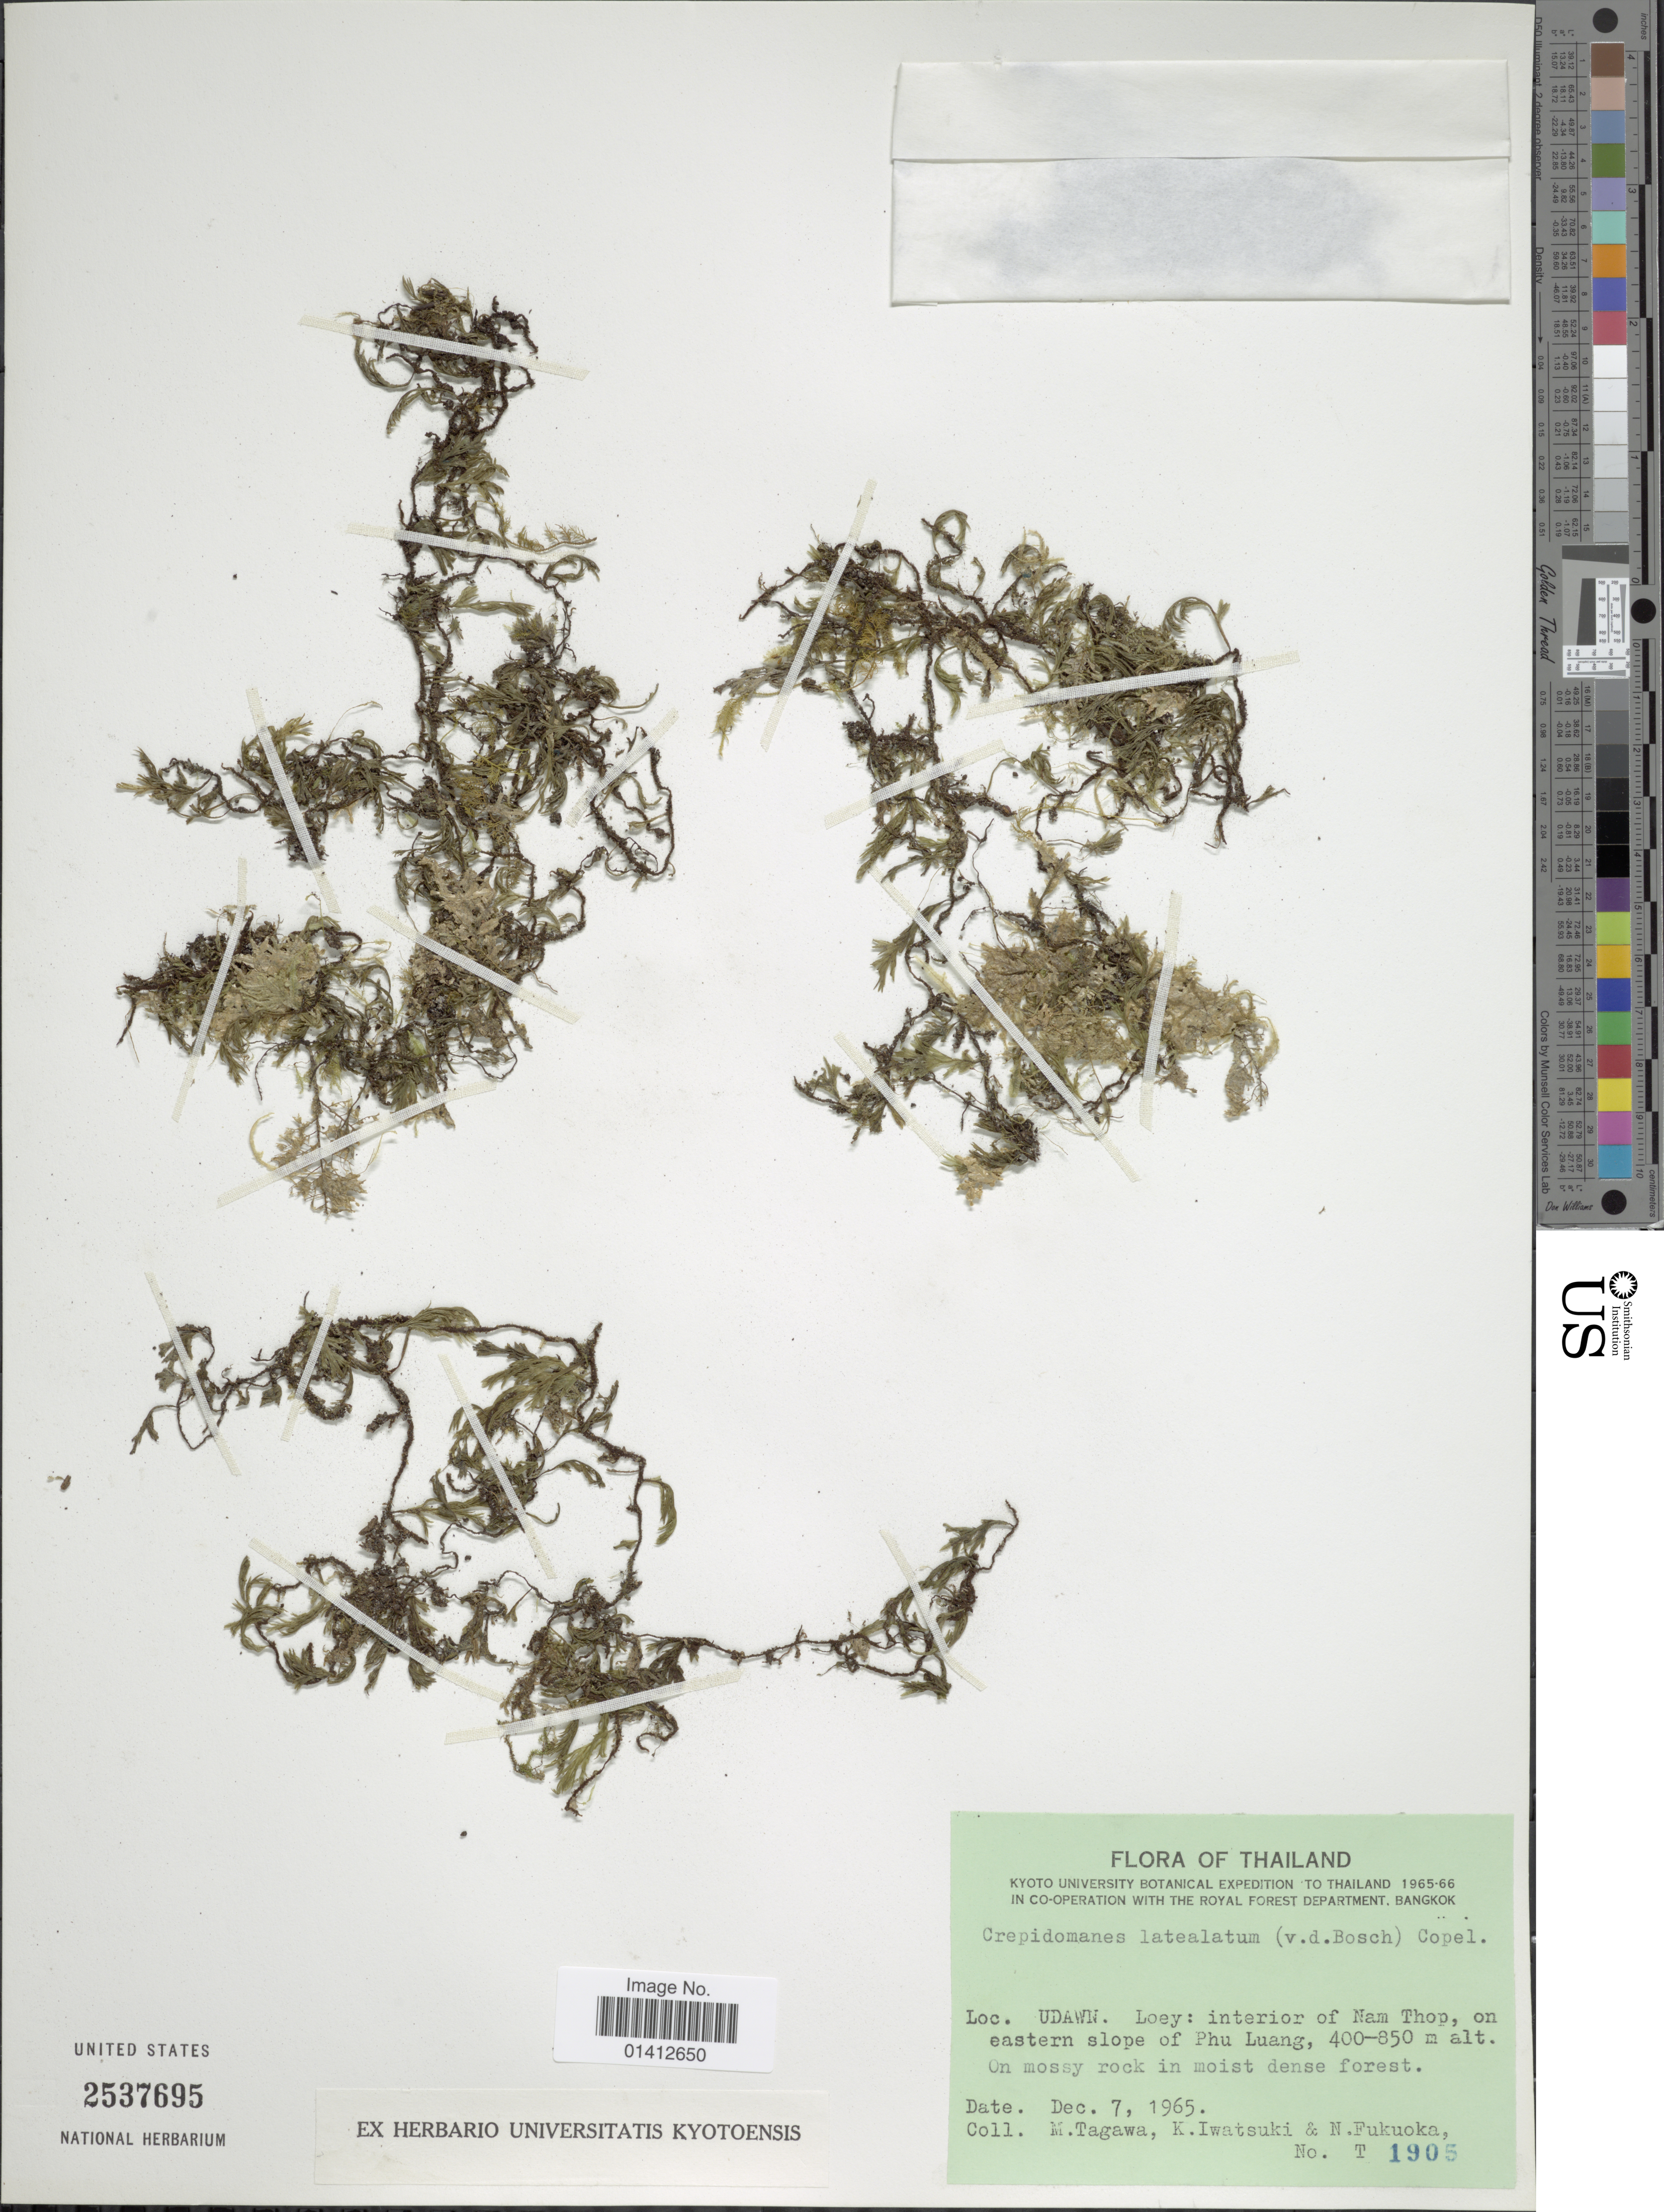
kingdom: Plantae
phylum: Tracheophyta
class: Polypodiopsida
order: Hymenophyllales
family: Hymenophyllaceae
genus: Crepidomanes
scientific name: Crepidomanes latealatum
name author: (Bosch) Copel.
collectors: M. Tagawa, K. Iwatsuki & N. Fukuoka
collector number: T 1905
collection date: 1965-12-07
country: Thailand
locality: Udawn. Loey: interior of Nam Thop, on eastern slope of Phu Luang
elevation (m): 400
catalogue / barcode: US 2537695